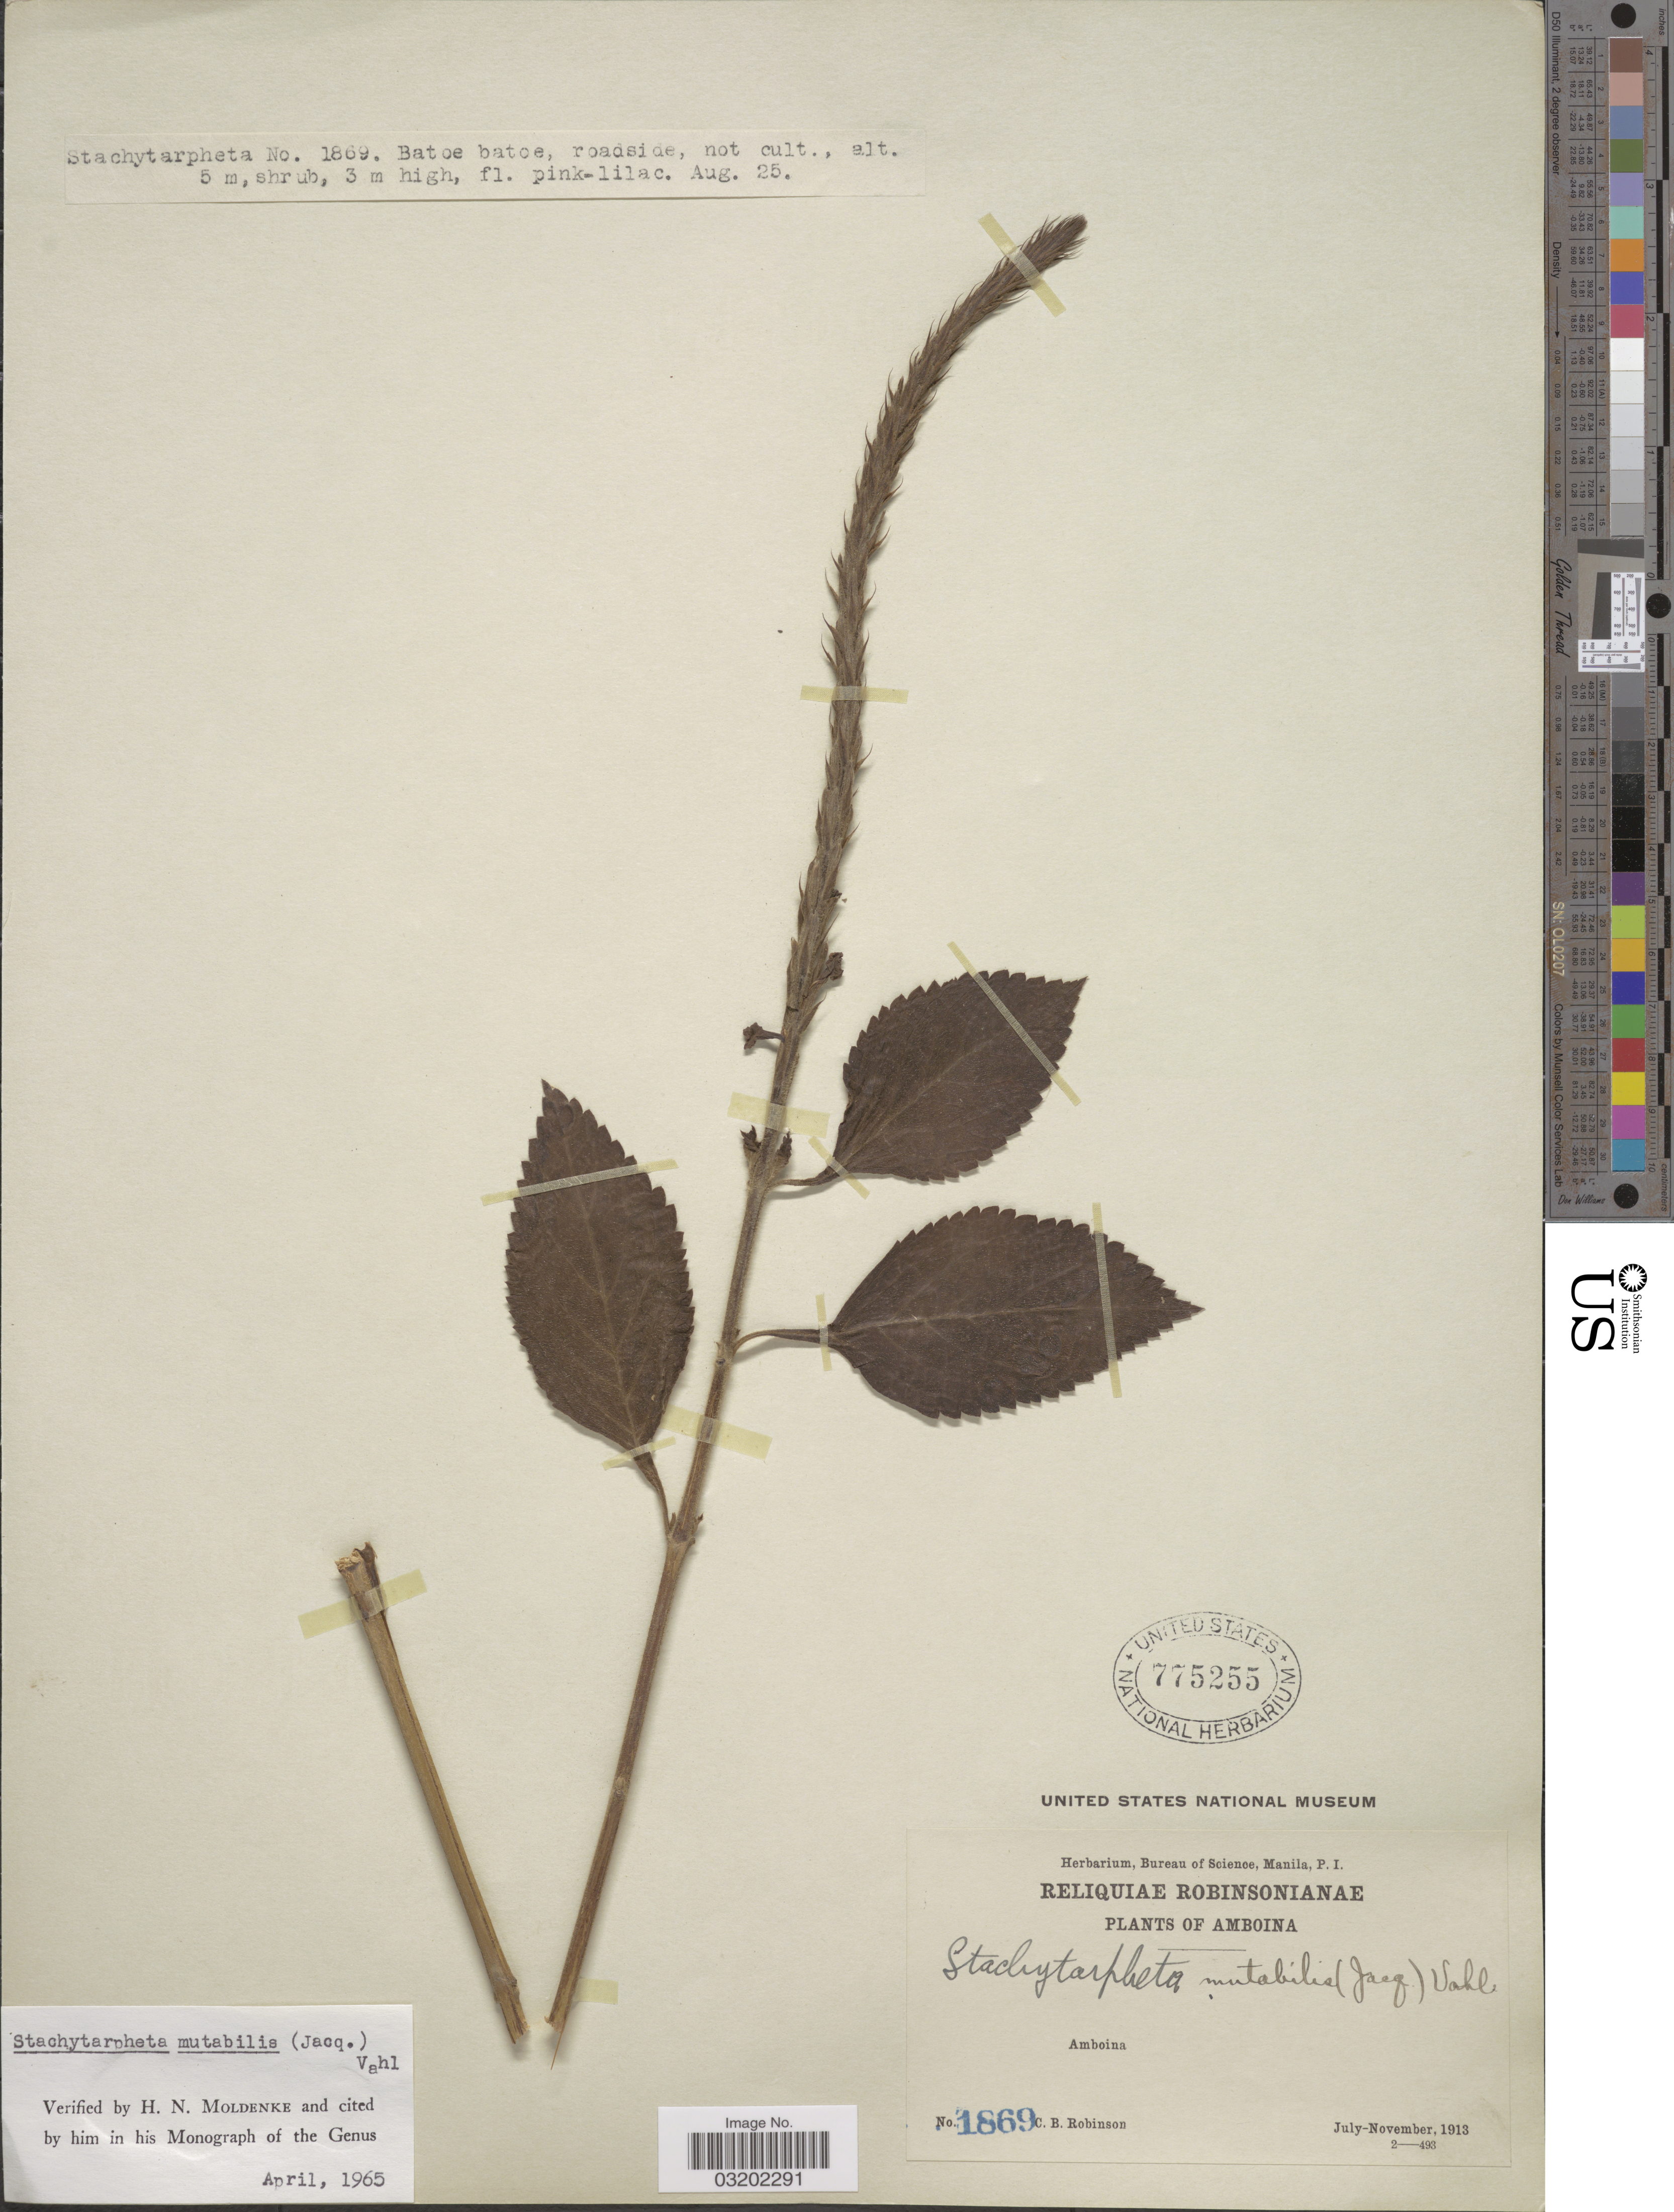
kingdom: Plantae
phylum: Tracheophyta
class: Magnoliopsida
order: Lamiales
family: Verbenaceae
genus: Stachytarpheta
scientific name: Stachytarpheta mutabilis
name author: (Jacq.) Vahl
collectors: C. Robinson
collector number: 1869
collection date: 1913-08-25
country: Indonesia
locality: Amboina. Batoe batoe, roadside.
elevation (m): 5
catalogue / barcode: US 775255